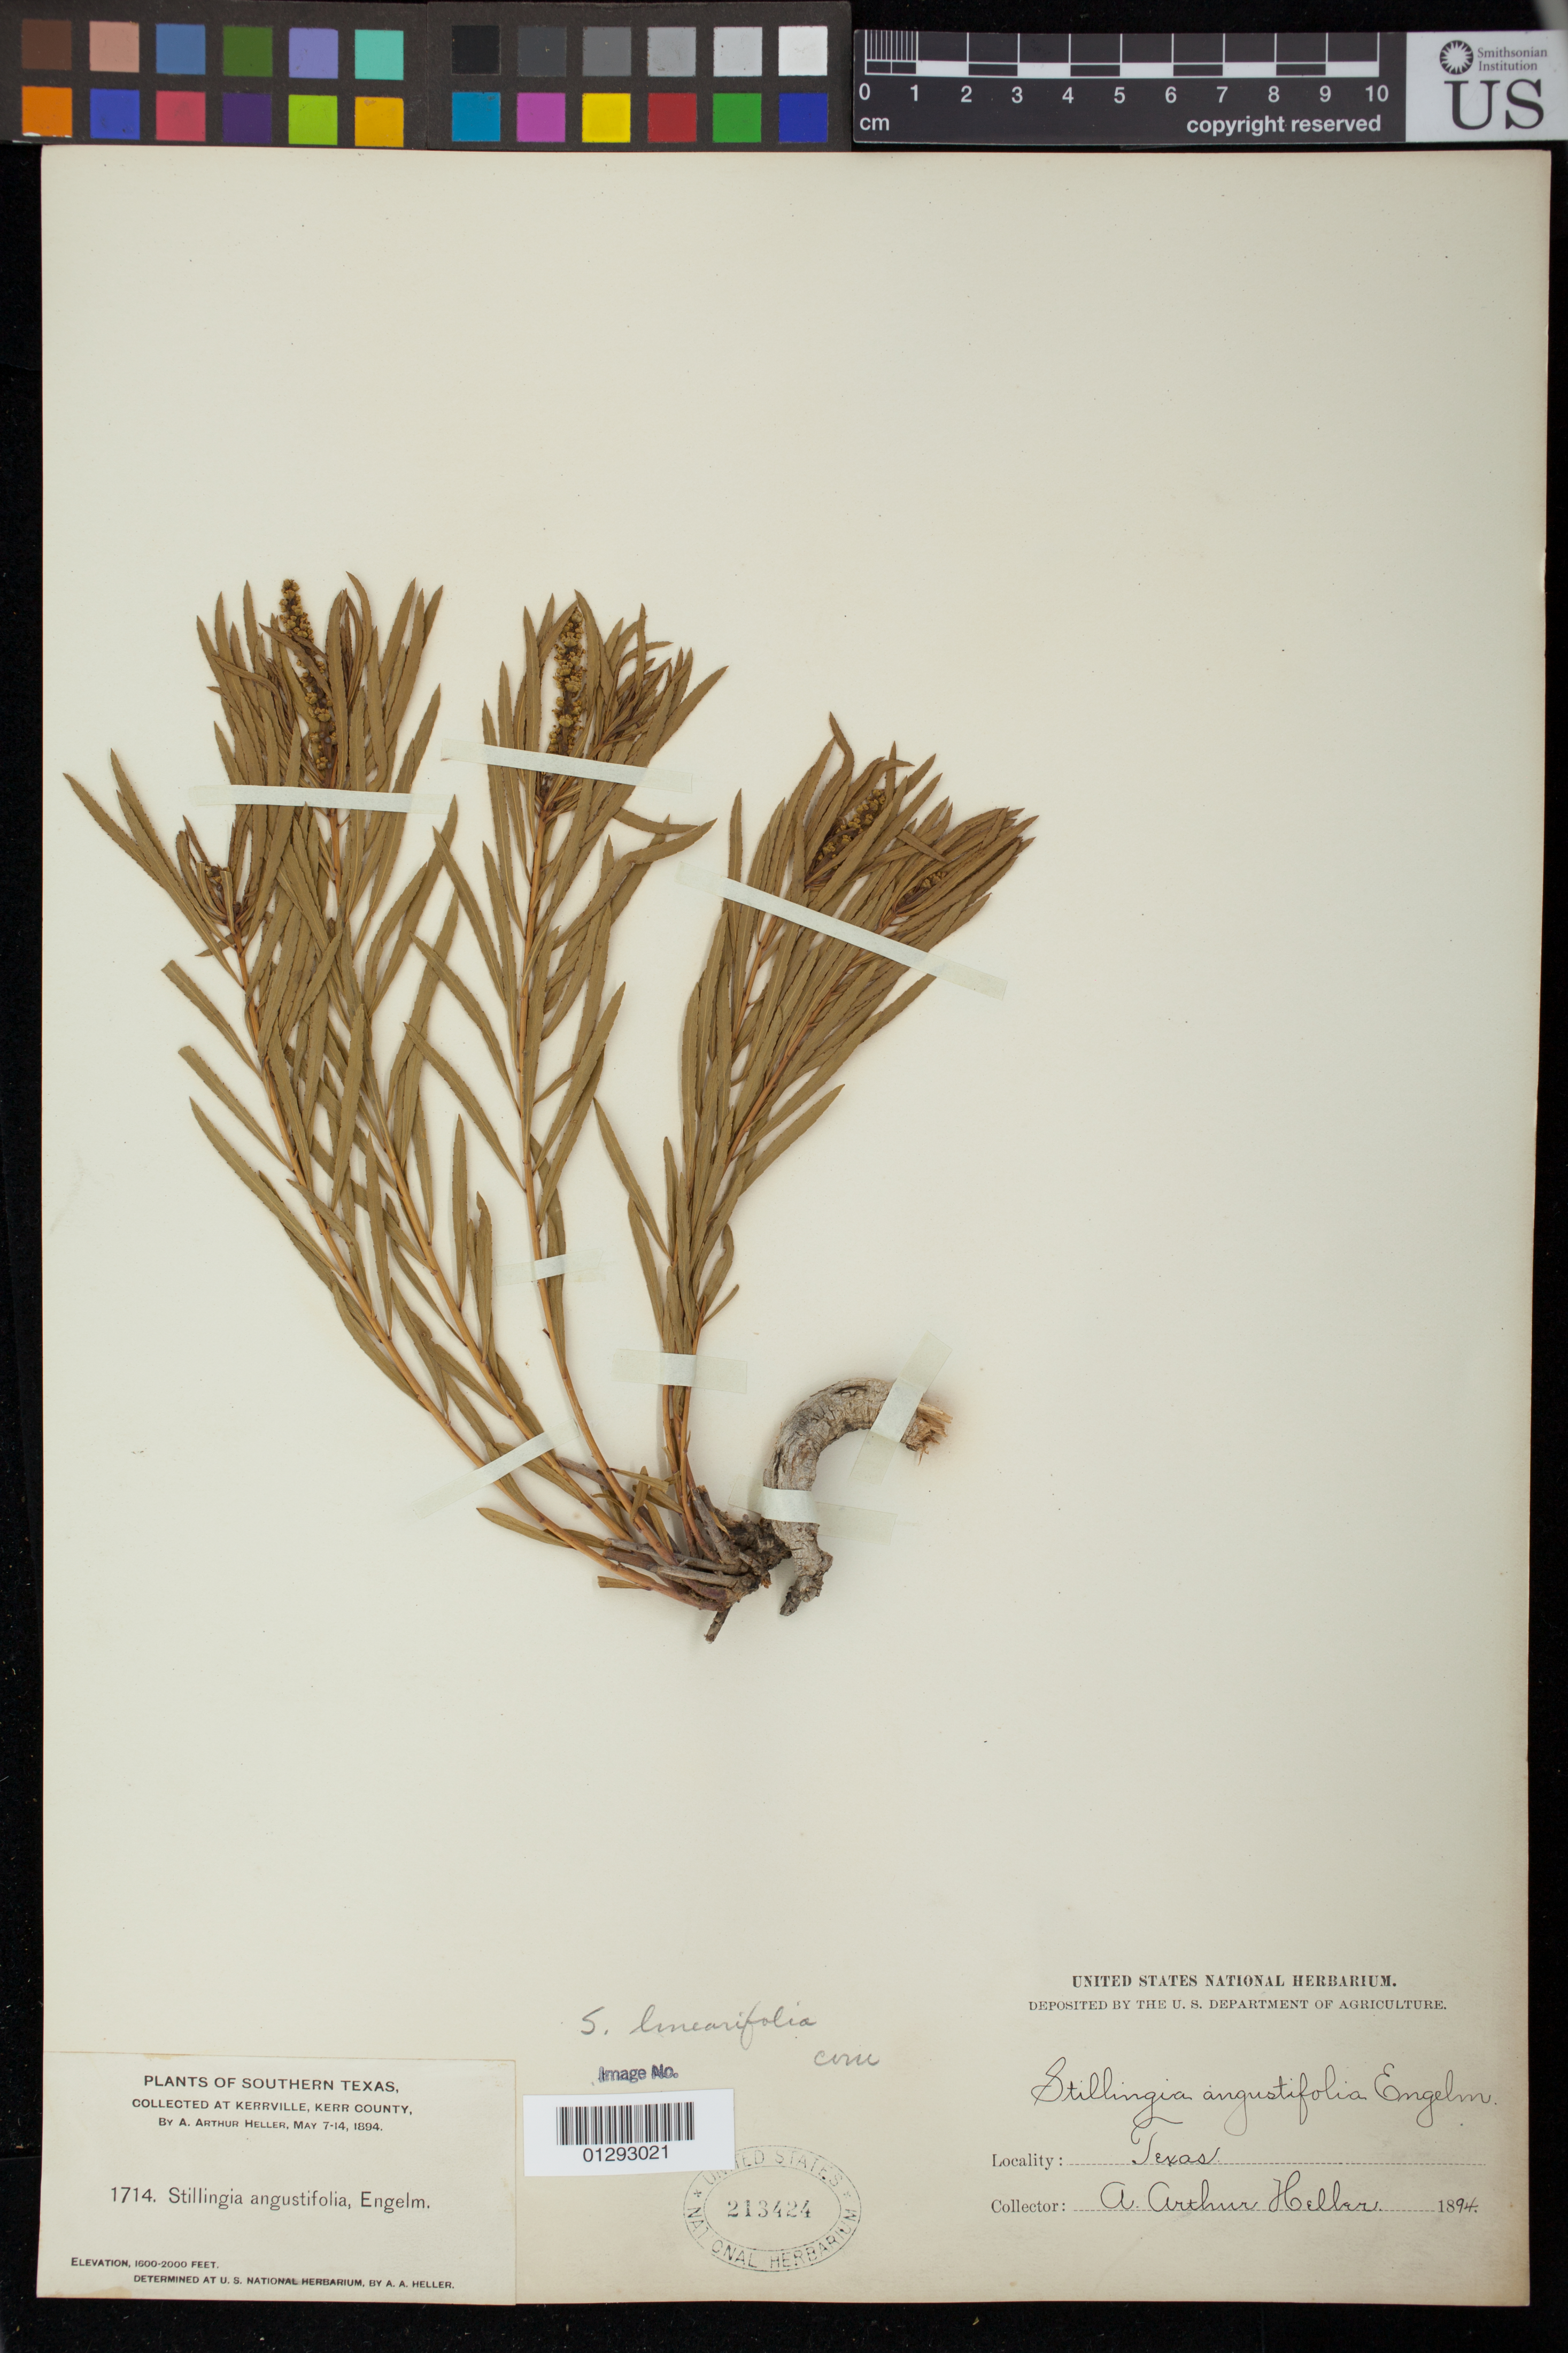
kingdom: Plantae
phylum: Tracheophyta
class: Magnoliopsida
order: Malpighiales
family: Euphorbiaceae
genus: Stillingia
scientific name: Stillingia texana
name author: I.M. Johnst.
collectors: A. A. Heller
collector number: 1714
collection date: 1894-05-07/1894-05-14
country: United States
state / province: Texas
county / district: Kerr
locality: Kerrville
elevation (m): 488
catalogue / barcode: US 213424